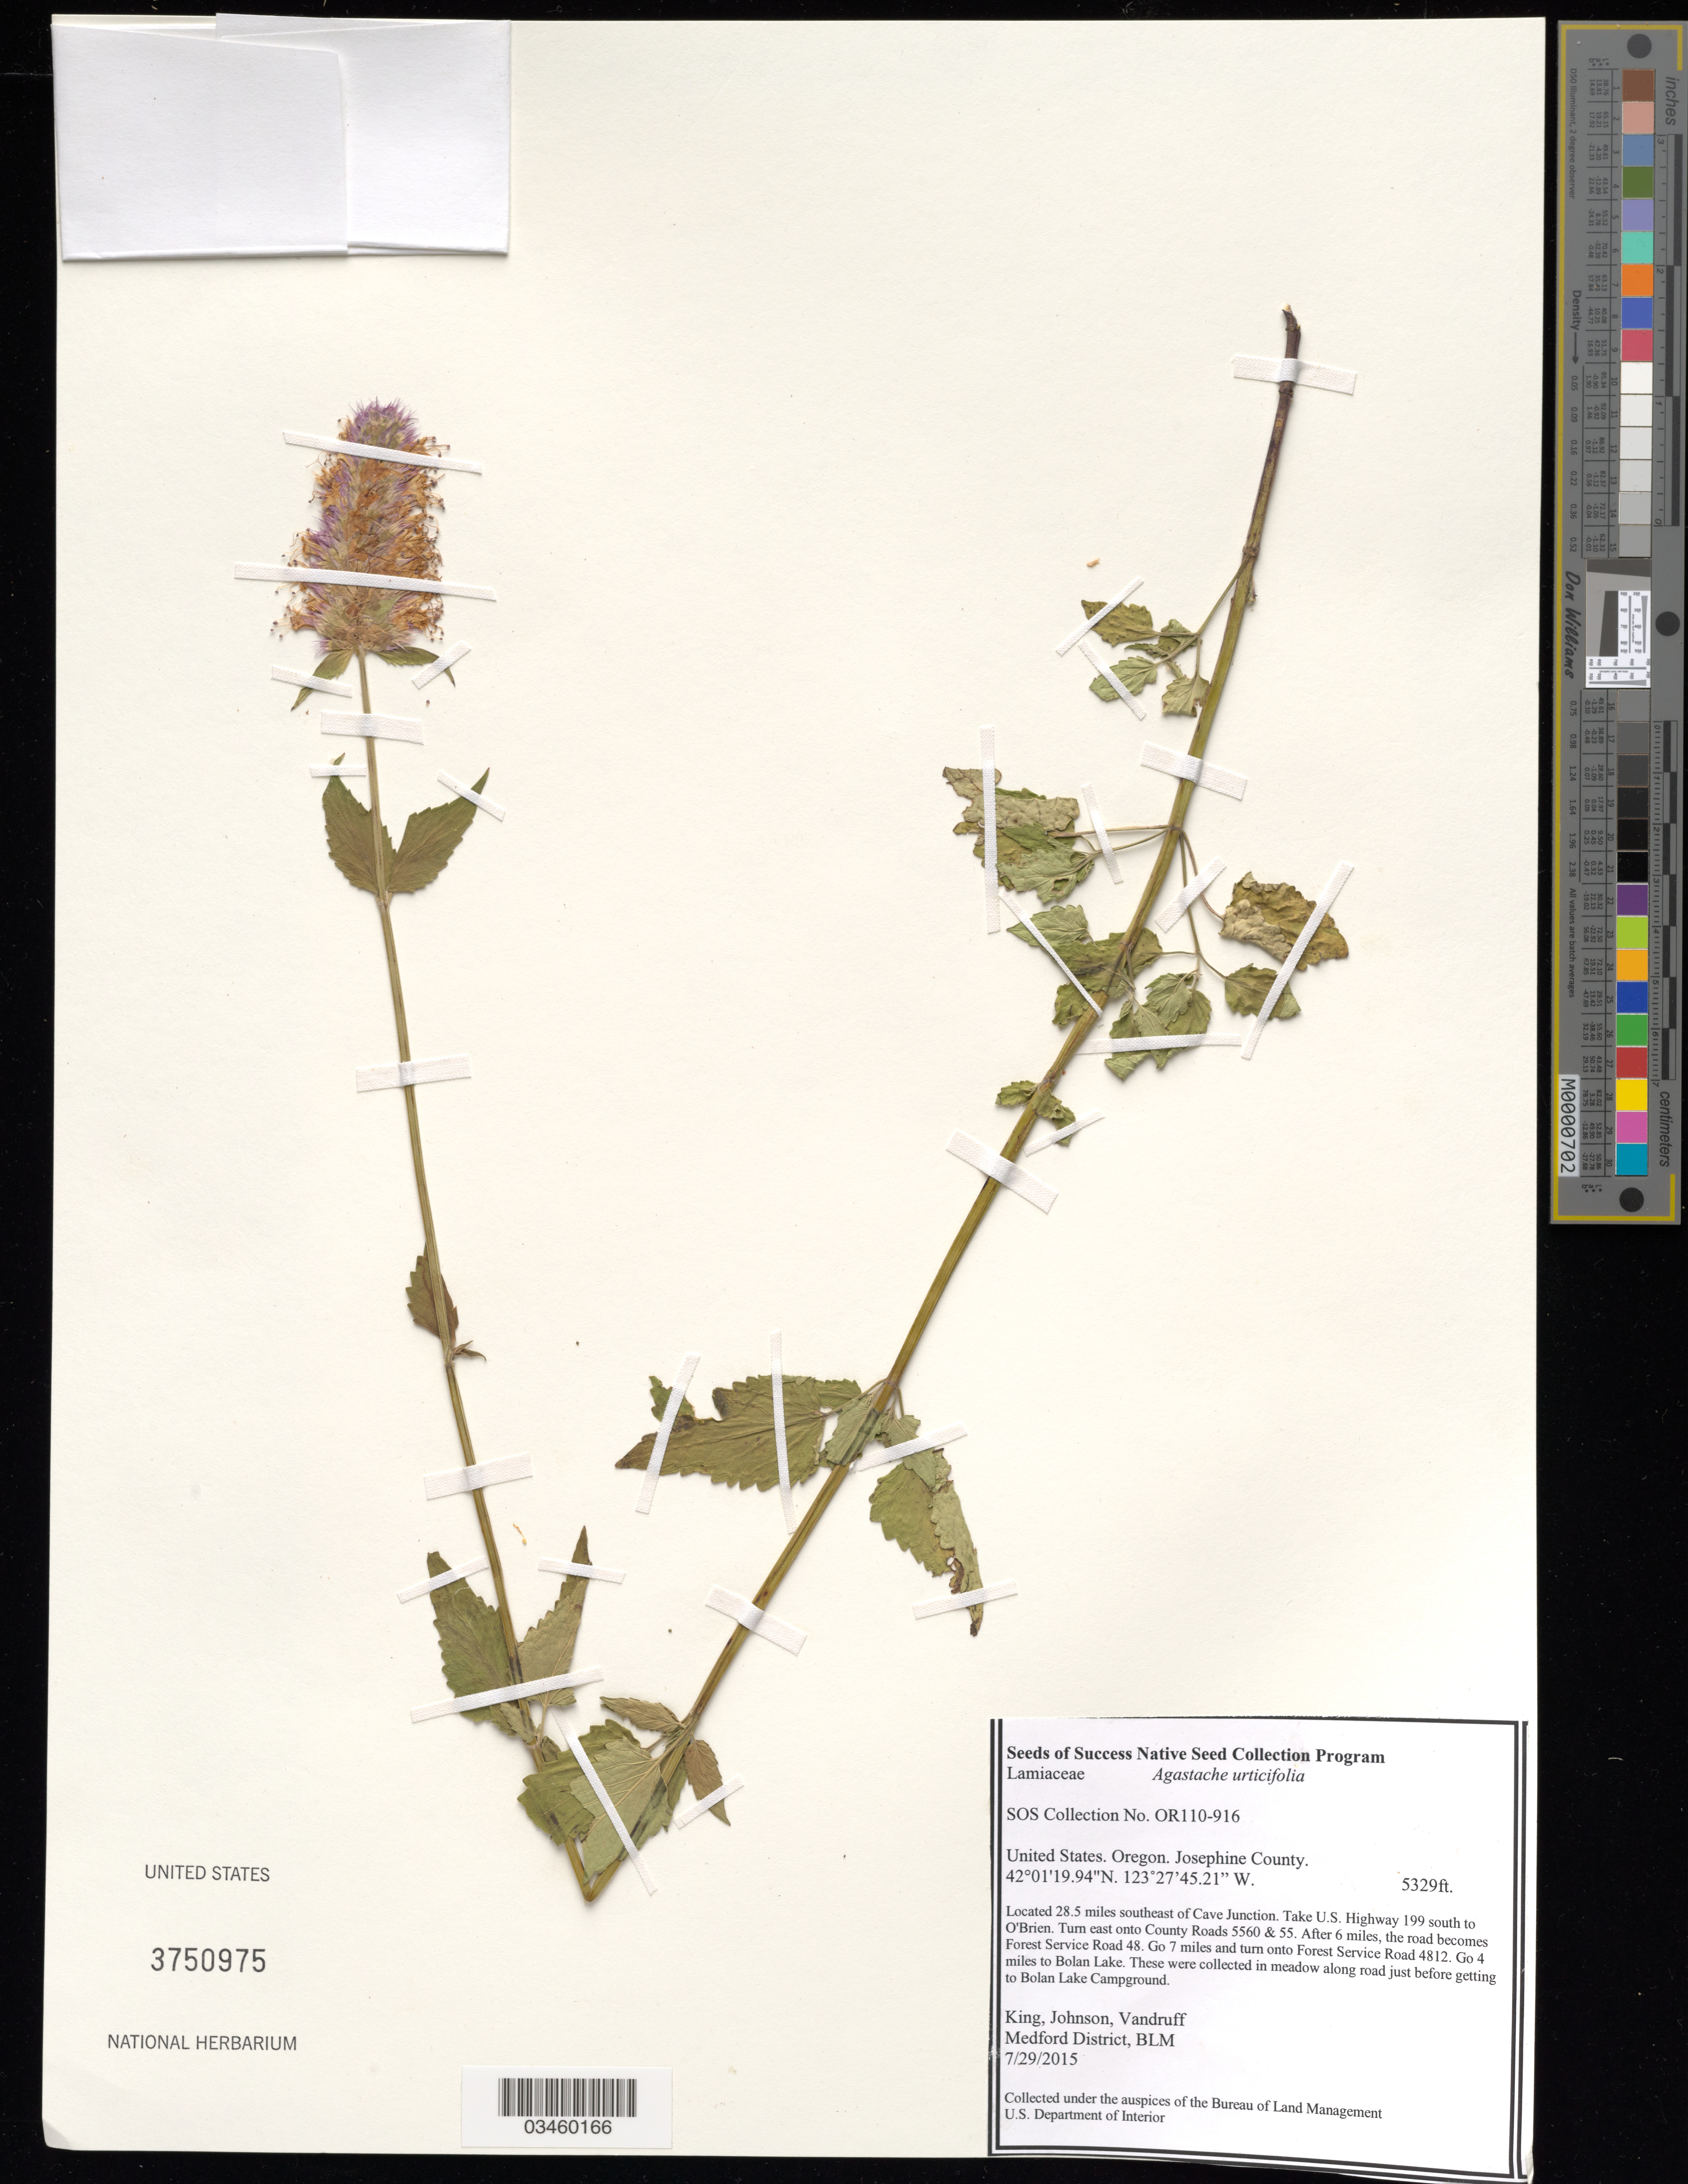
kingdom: Plantae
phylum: Tracheophyta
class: Magnoliopsida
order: Lamiales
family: Lamiaceae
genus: Agastache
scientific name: Agastache urticifolia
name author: (Benth.) Kuntze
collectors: King, --, -- Johnson & -. Vandruff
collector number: OR110-916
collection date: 2015-07-29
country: United States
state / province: Oregon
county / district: Josephine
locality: Bolan Lake, Meadow below lake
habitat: Montane meadow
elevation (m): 1624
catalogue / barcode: US 3750975